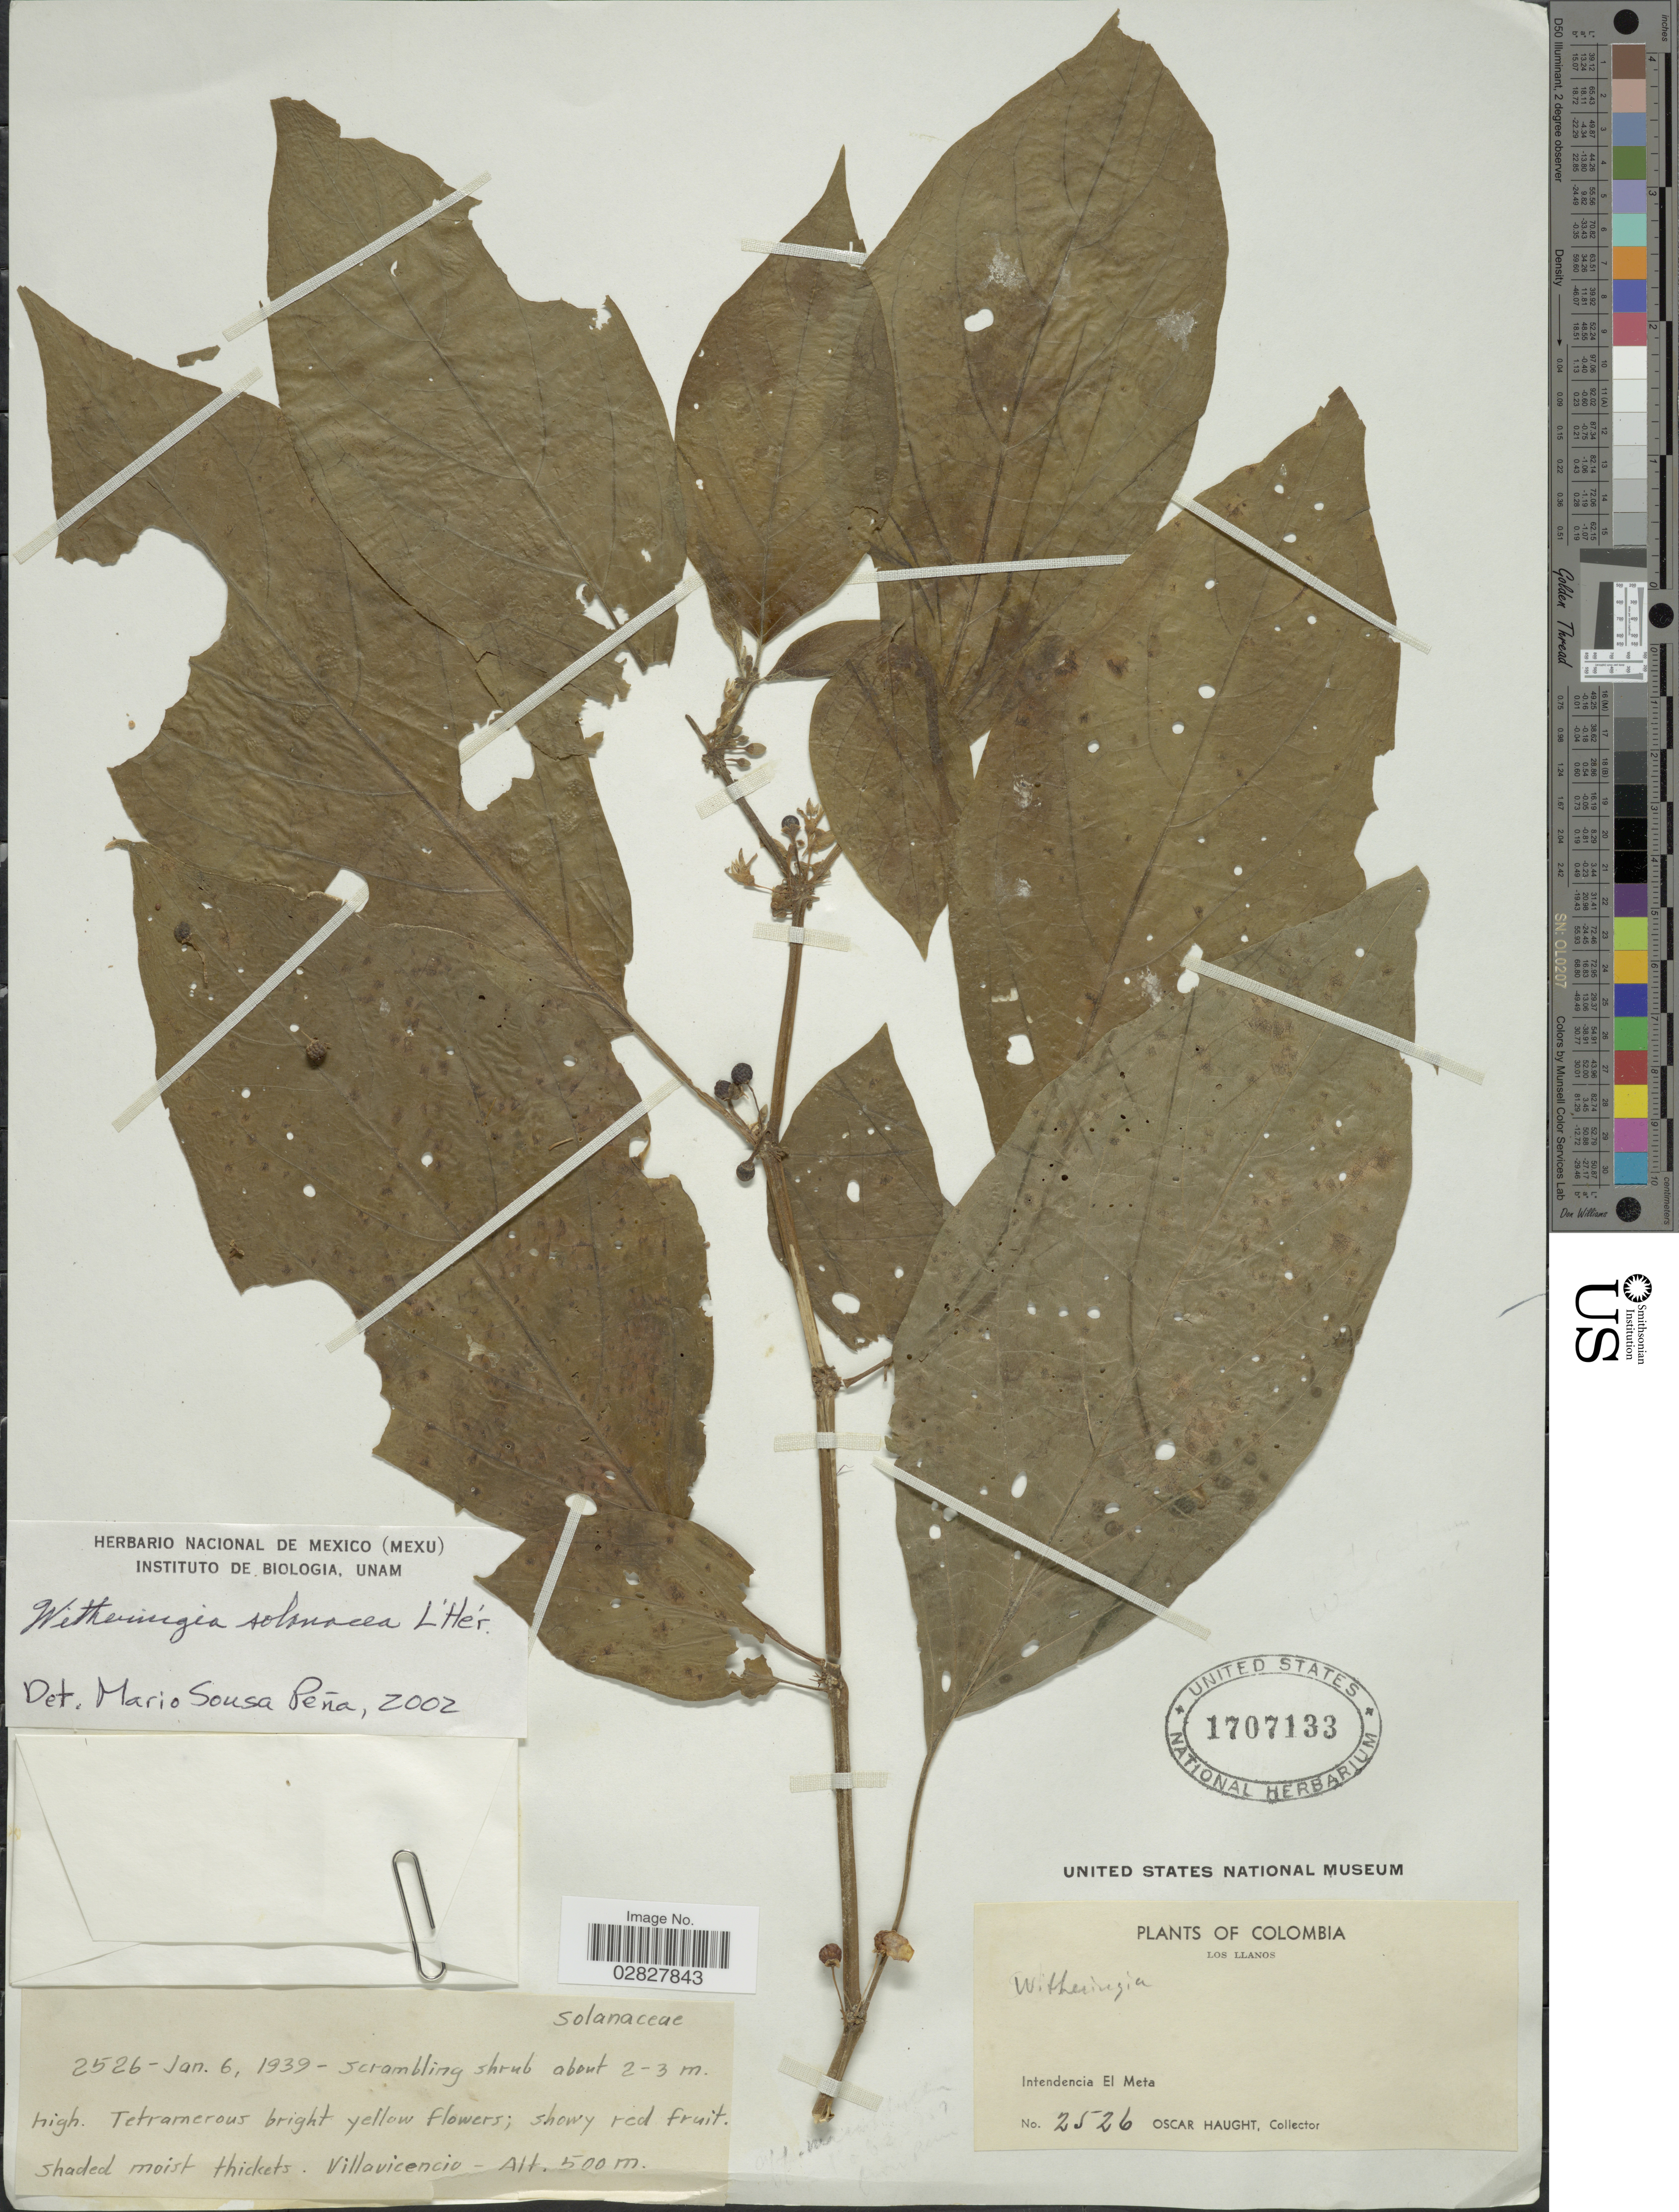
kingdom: Plantae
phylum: Tracheophyta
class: Magnoliopsida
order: Solanales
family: Solanaceae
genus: Witheringia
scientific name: Witheringia solanacea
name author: L'Hér.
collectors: O. Haught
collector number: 2526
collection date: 1939-01-06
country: Colombia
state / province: Meta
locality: Los Llanos, Intendencia El Meta, Villavicencio.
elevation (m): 500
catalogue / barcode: US 1707133